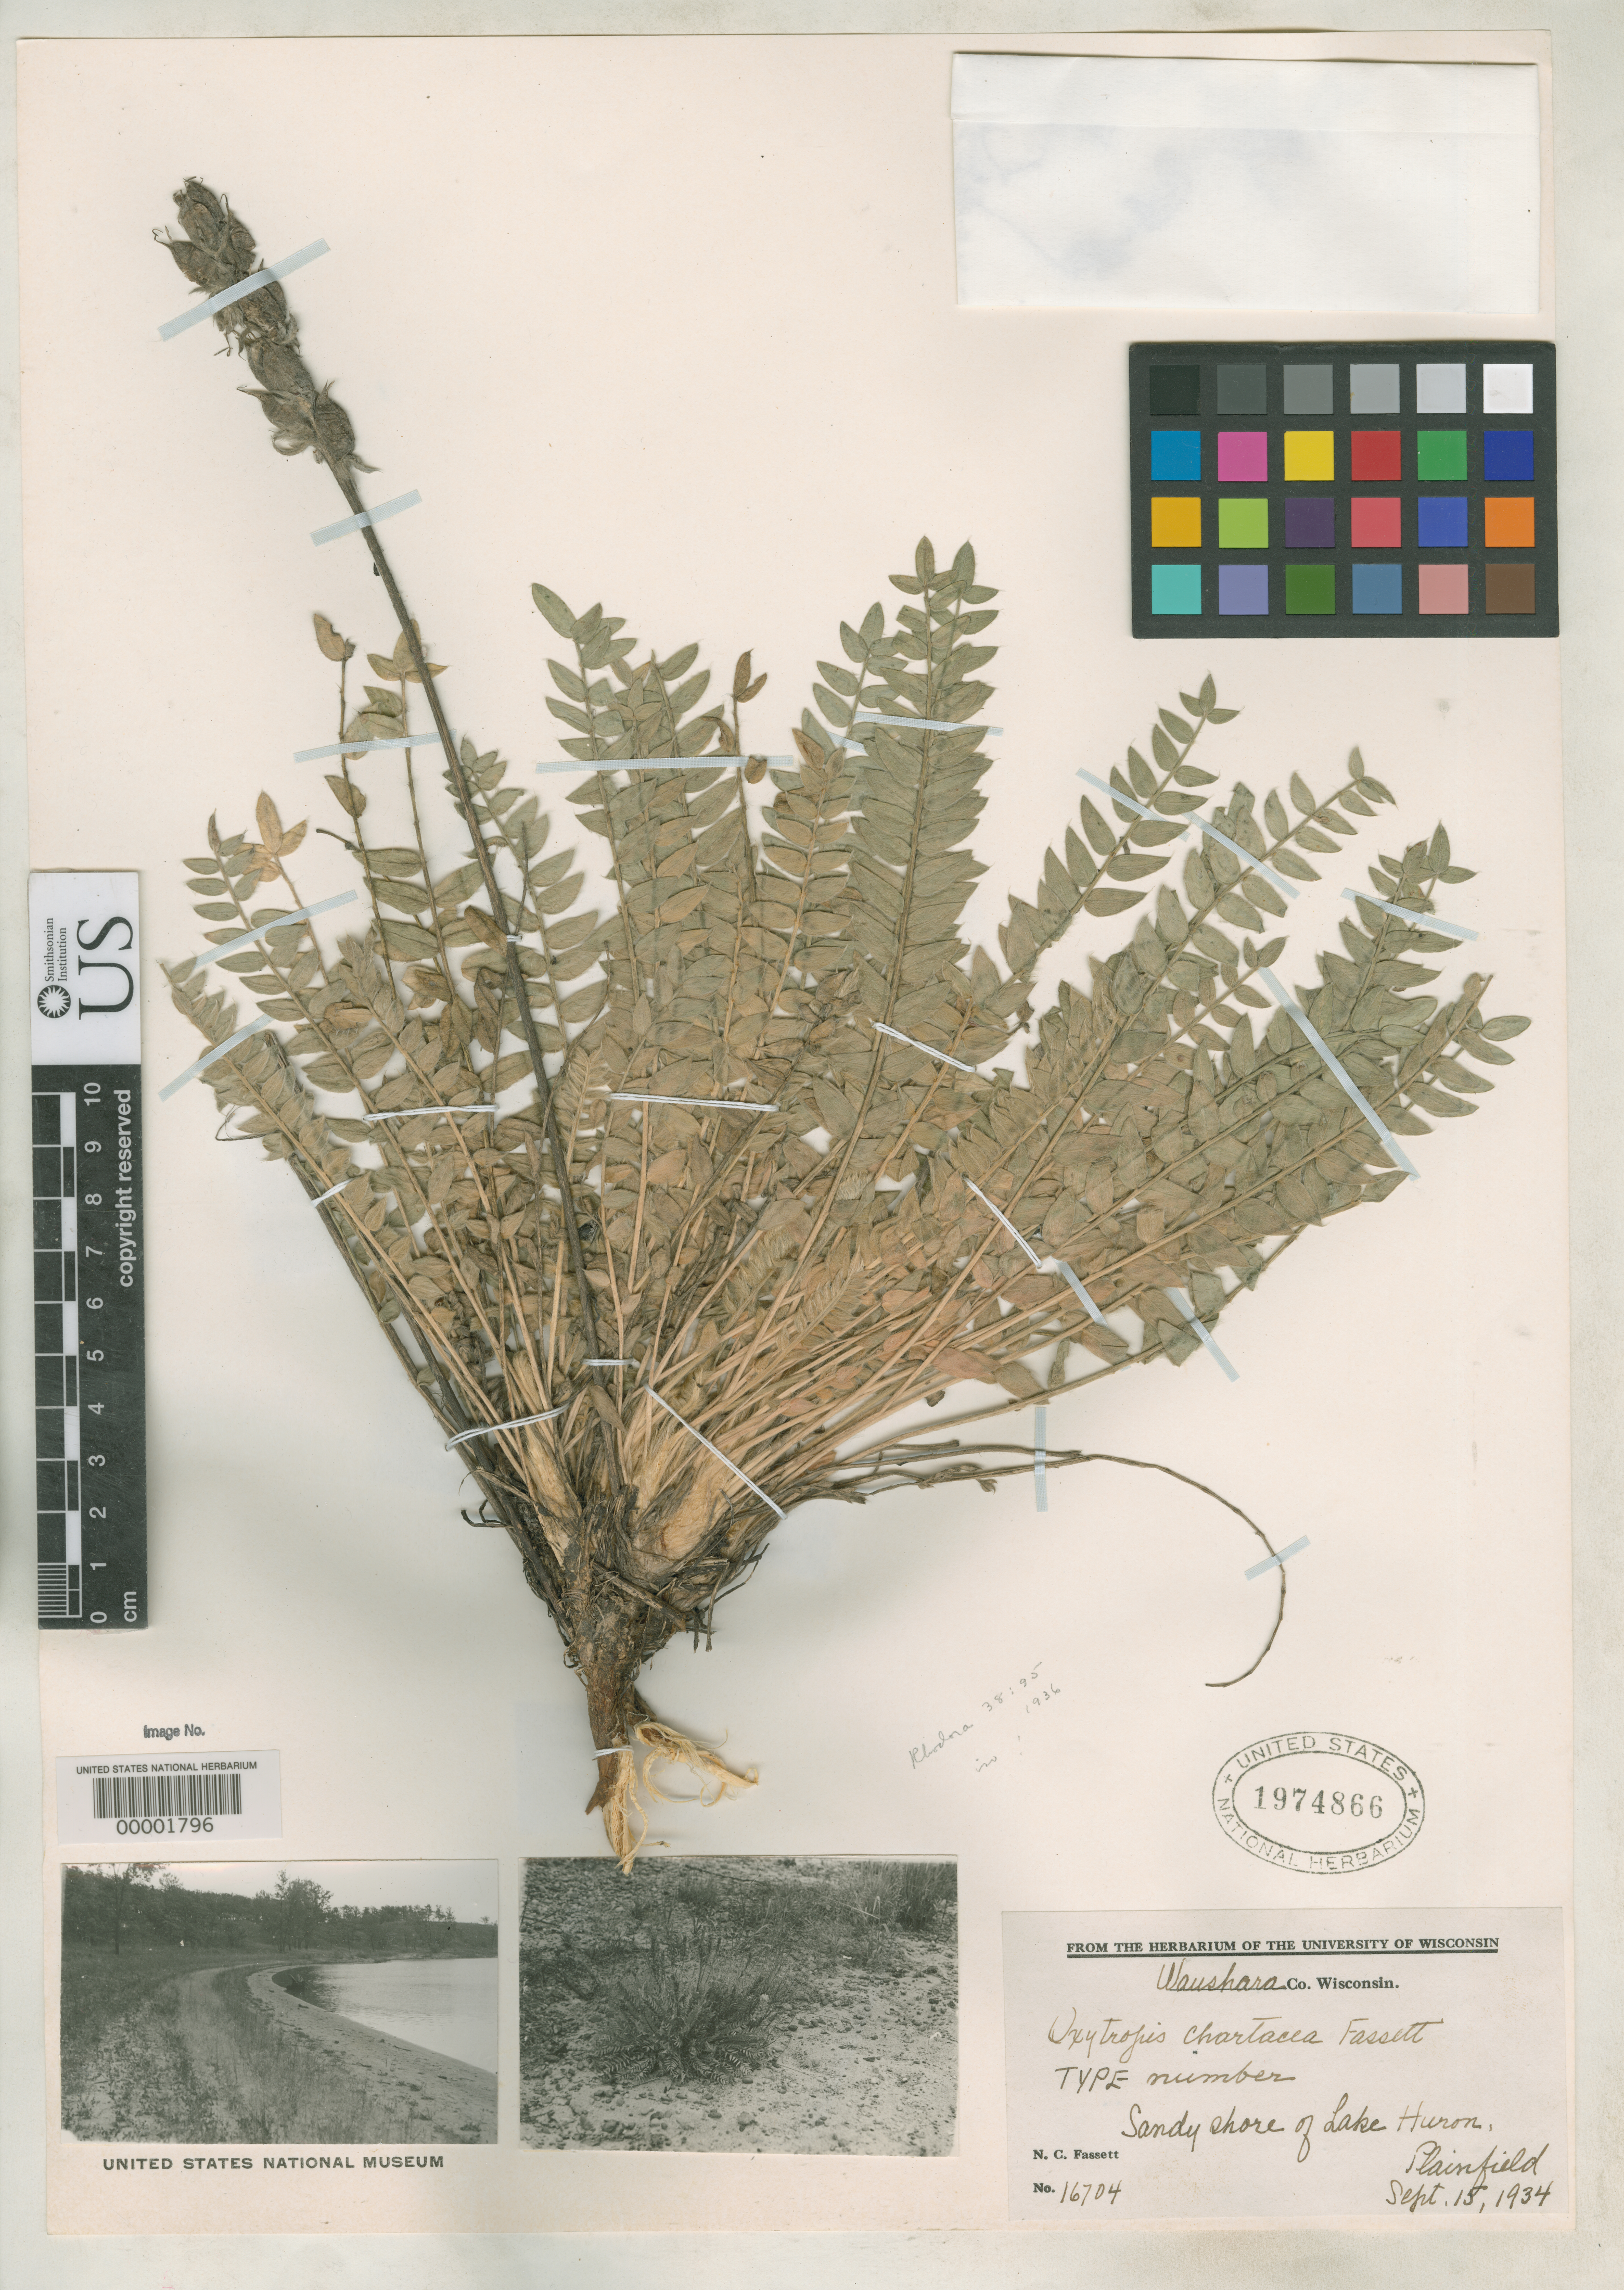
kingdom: Plantae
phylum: Tracheophyta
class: Magnoliopsida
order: Fabales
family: Fabaceae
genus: Oxytropis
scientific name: Oxytropis chartacea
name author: Fassett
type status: Isotype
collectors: N. C. Fassett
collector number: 16704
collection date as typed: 15 Sep 1934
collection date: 1934-09-15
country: United States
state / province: Wisconsin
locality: Lake Huron, Plainfield.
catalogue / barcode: US 1974866